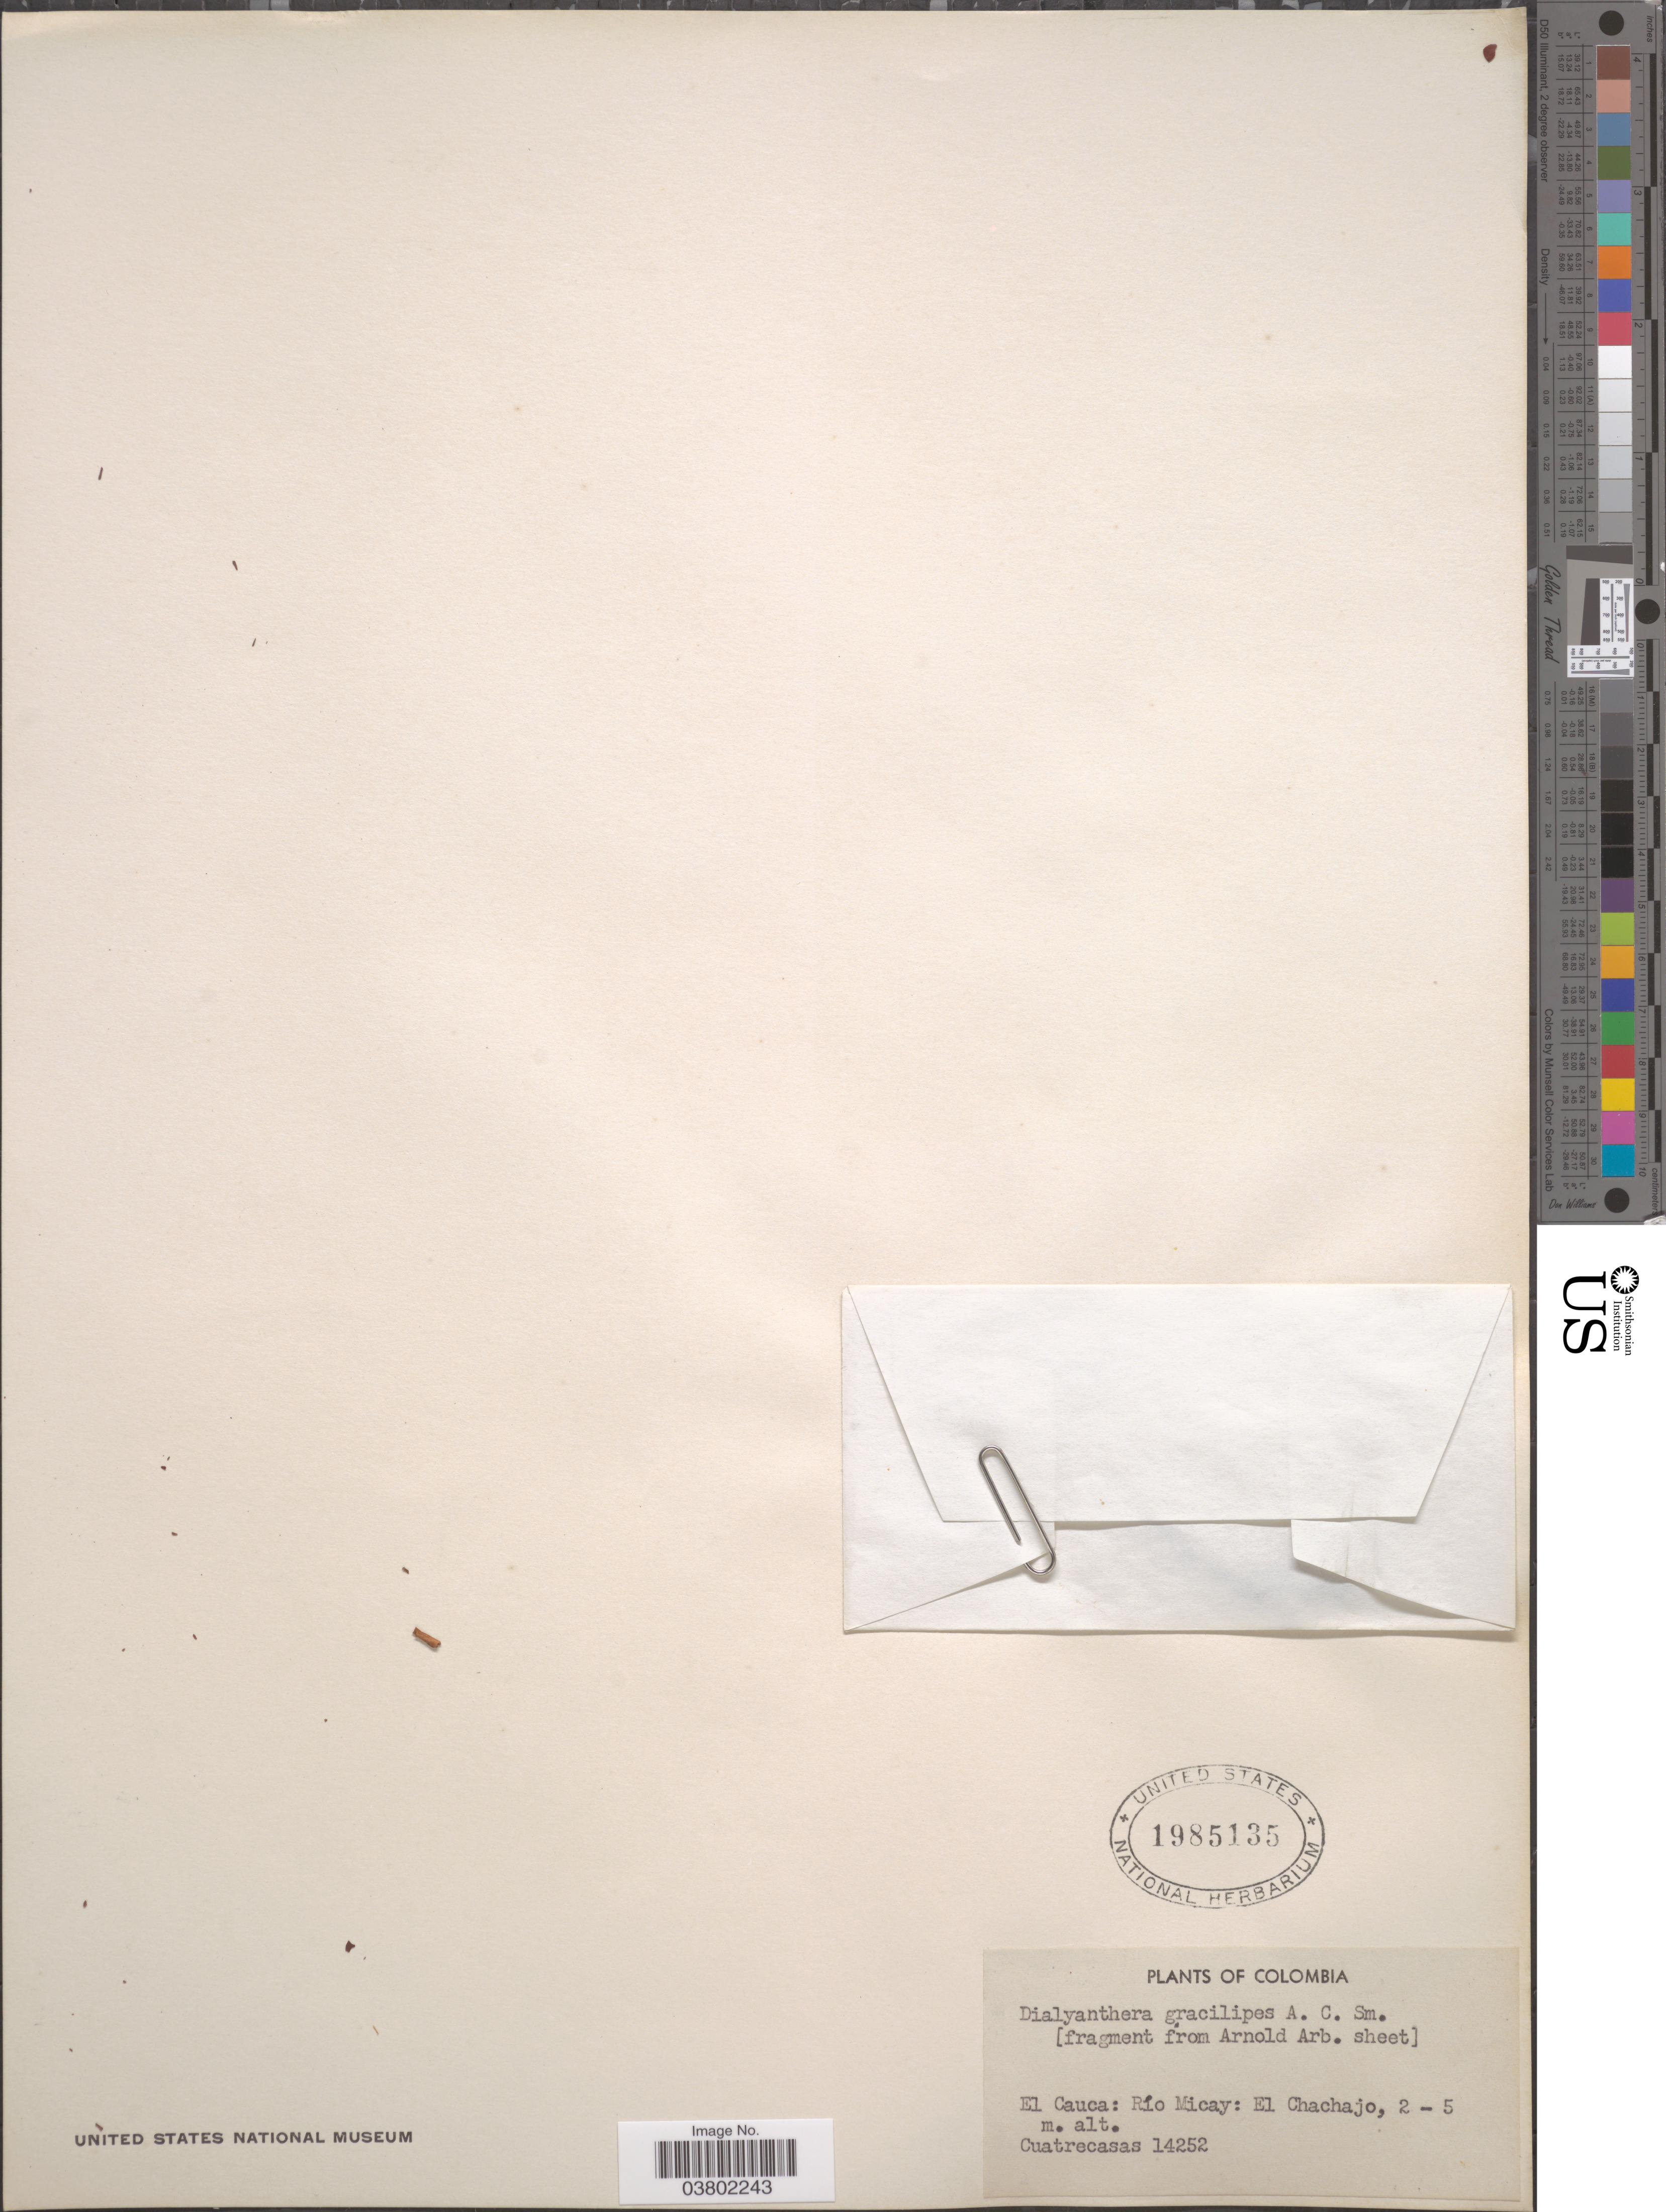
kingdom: Plantae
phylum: Tracheophyta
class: Magnoliopsida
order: Magnoliales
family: Myristicaceae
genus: Otoba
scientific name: Otoba gracilipes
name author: (A.C. Sm.) A.H. Gentry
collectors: Cuatrecasas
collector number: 14252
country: Colombia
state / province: Cauca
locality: El Cauca: Río Micay: El Chachajo.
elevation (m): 2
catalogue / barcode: US 1985135